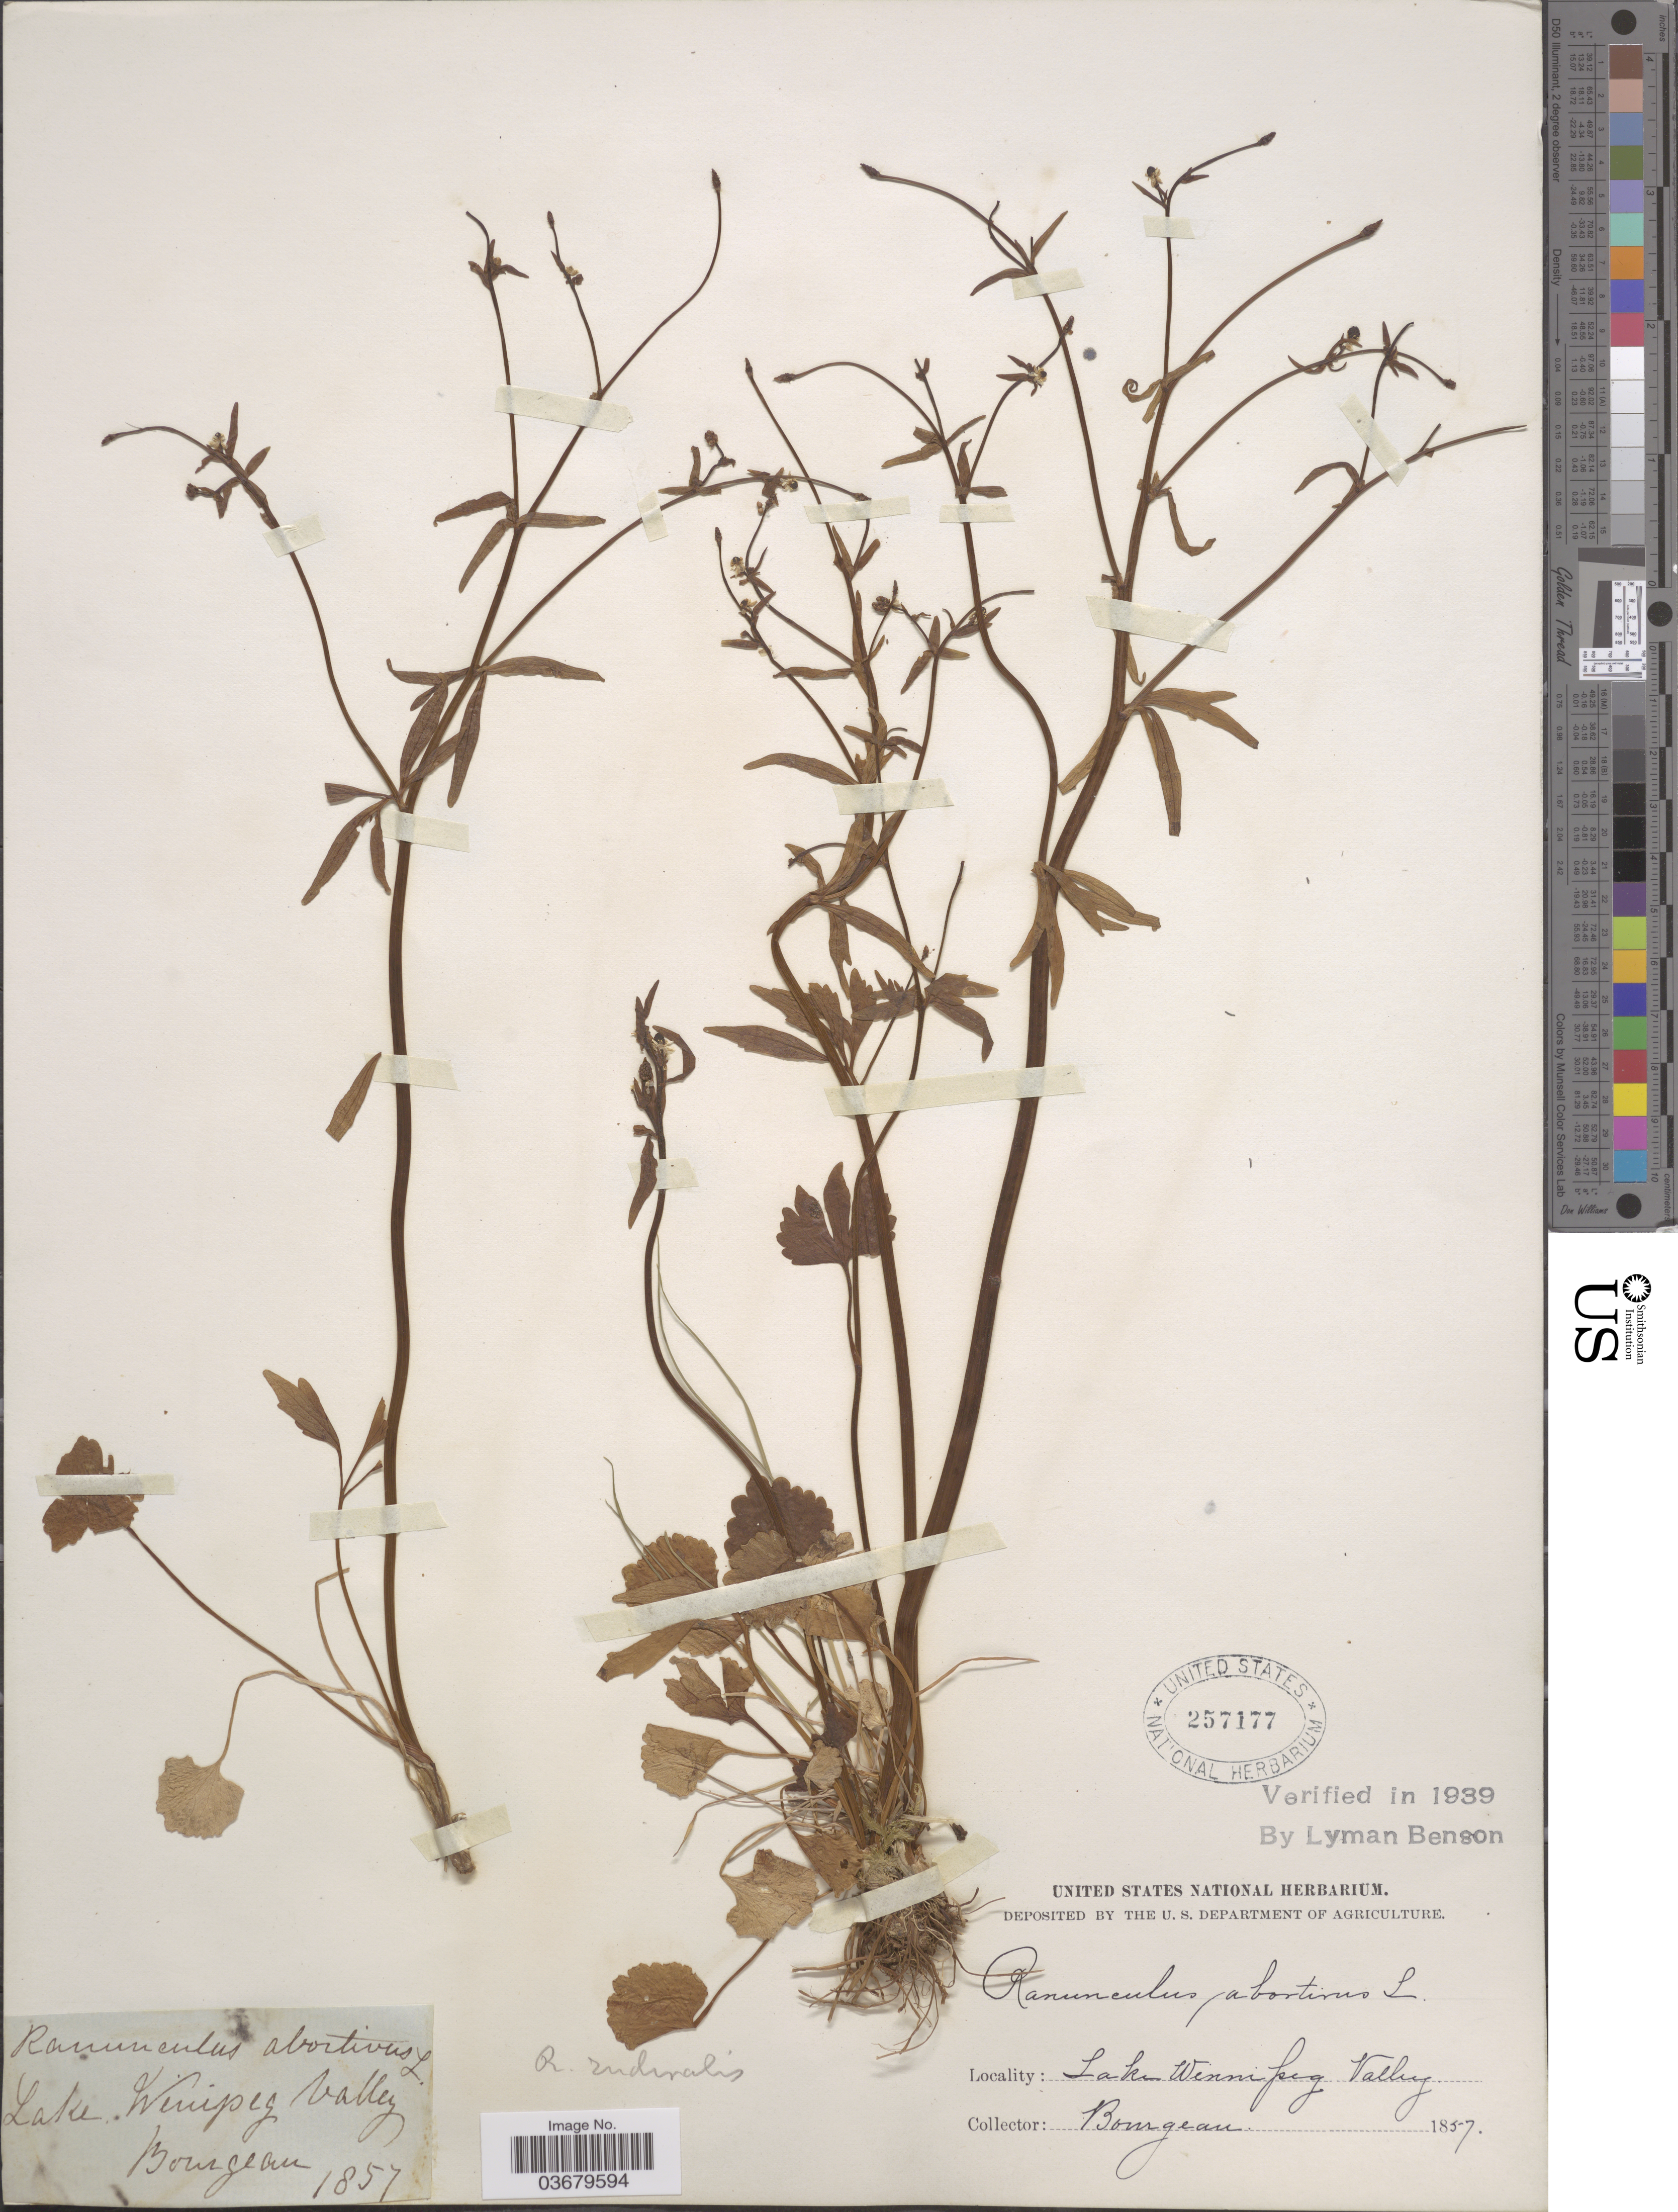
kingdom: Plantae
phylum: Tracheophyta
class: Magnoliopsida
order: Ranunculales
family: Ranunculaceae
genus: Ranunculus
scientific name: Ranunculus abortivus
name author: L.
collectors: -. Bourgeau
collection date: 1857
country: United States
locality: Lake Winnipeg Valley.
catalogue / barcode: US 257177